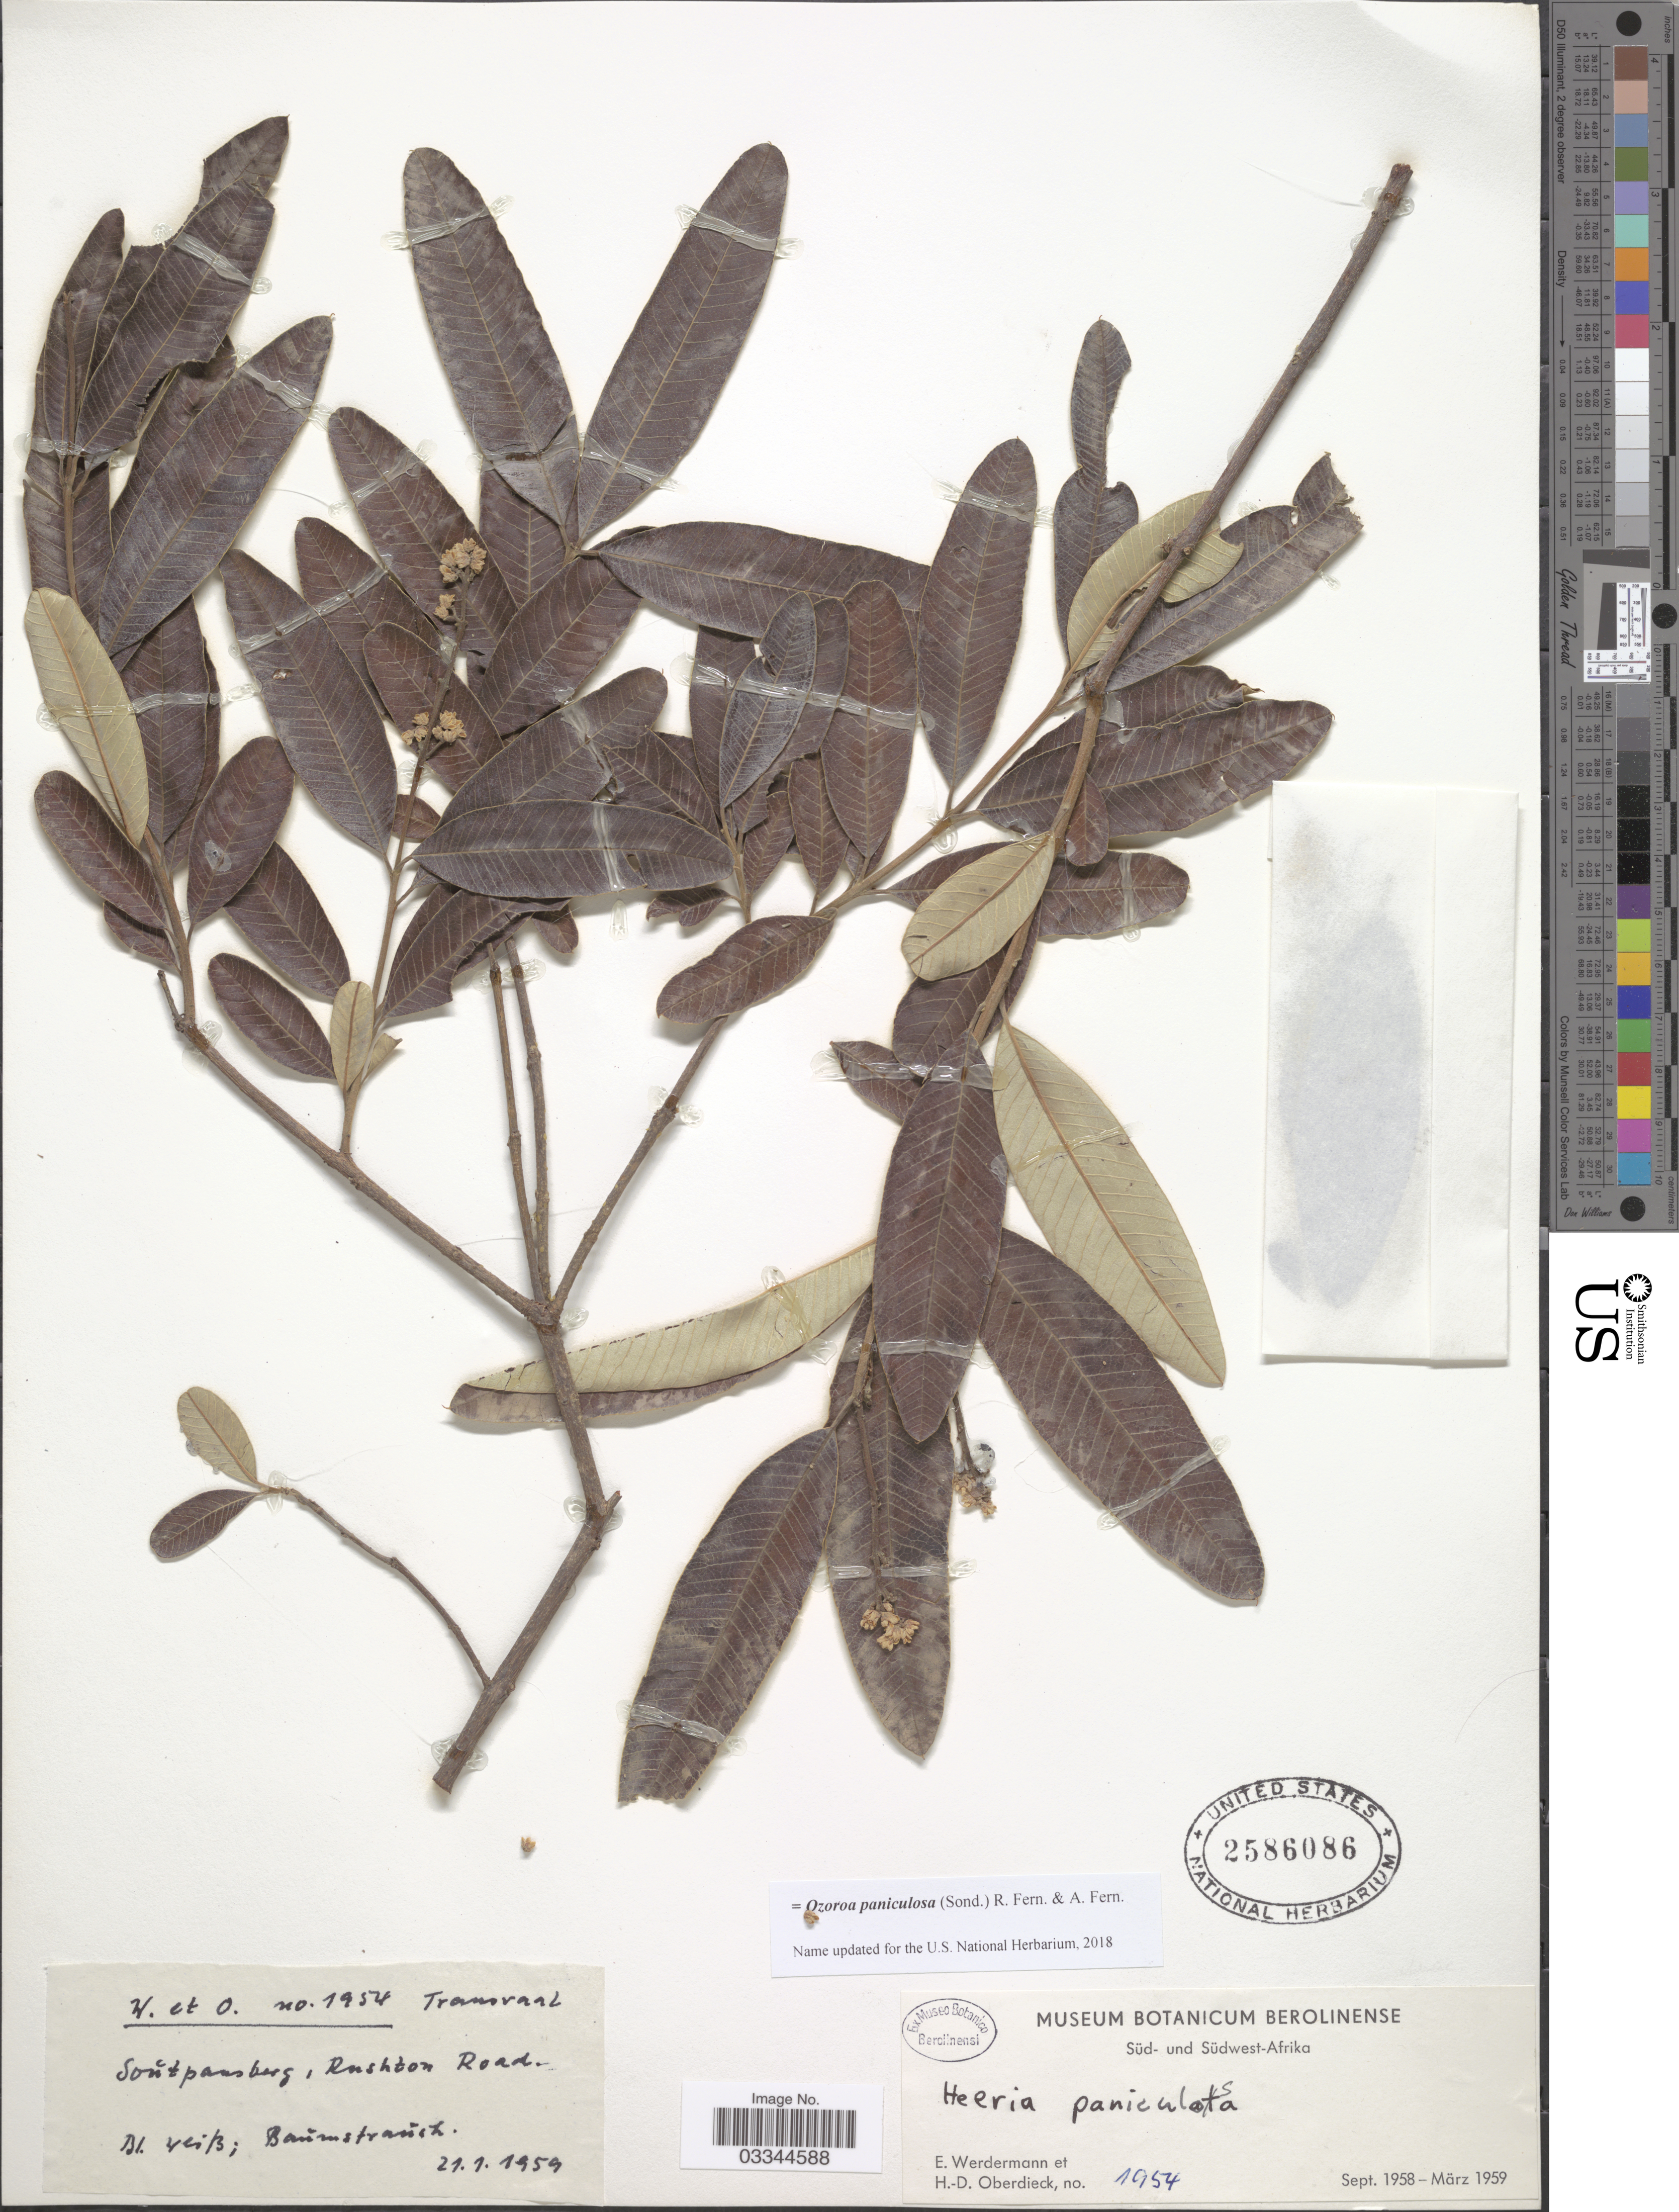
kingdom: Plantae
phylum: Tracheophyta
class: Magnoliopsida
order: Sapindales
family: Anacardiaceae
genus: Ozoroa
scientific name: Ozoroa paniculosa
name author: (Sond.) R. Fern. & A. Fern.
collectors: E. Werdermann & H. Oberdieck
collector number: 1954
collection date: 1959-01-21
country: South Africa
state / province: Limpopo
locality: Süd- und Südwest-Afrika. Transvaal. Soutpansberg: Rushton Road.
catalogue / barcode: US 2586086